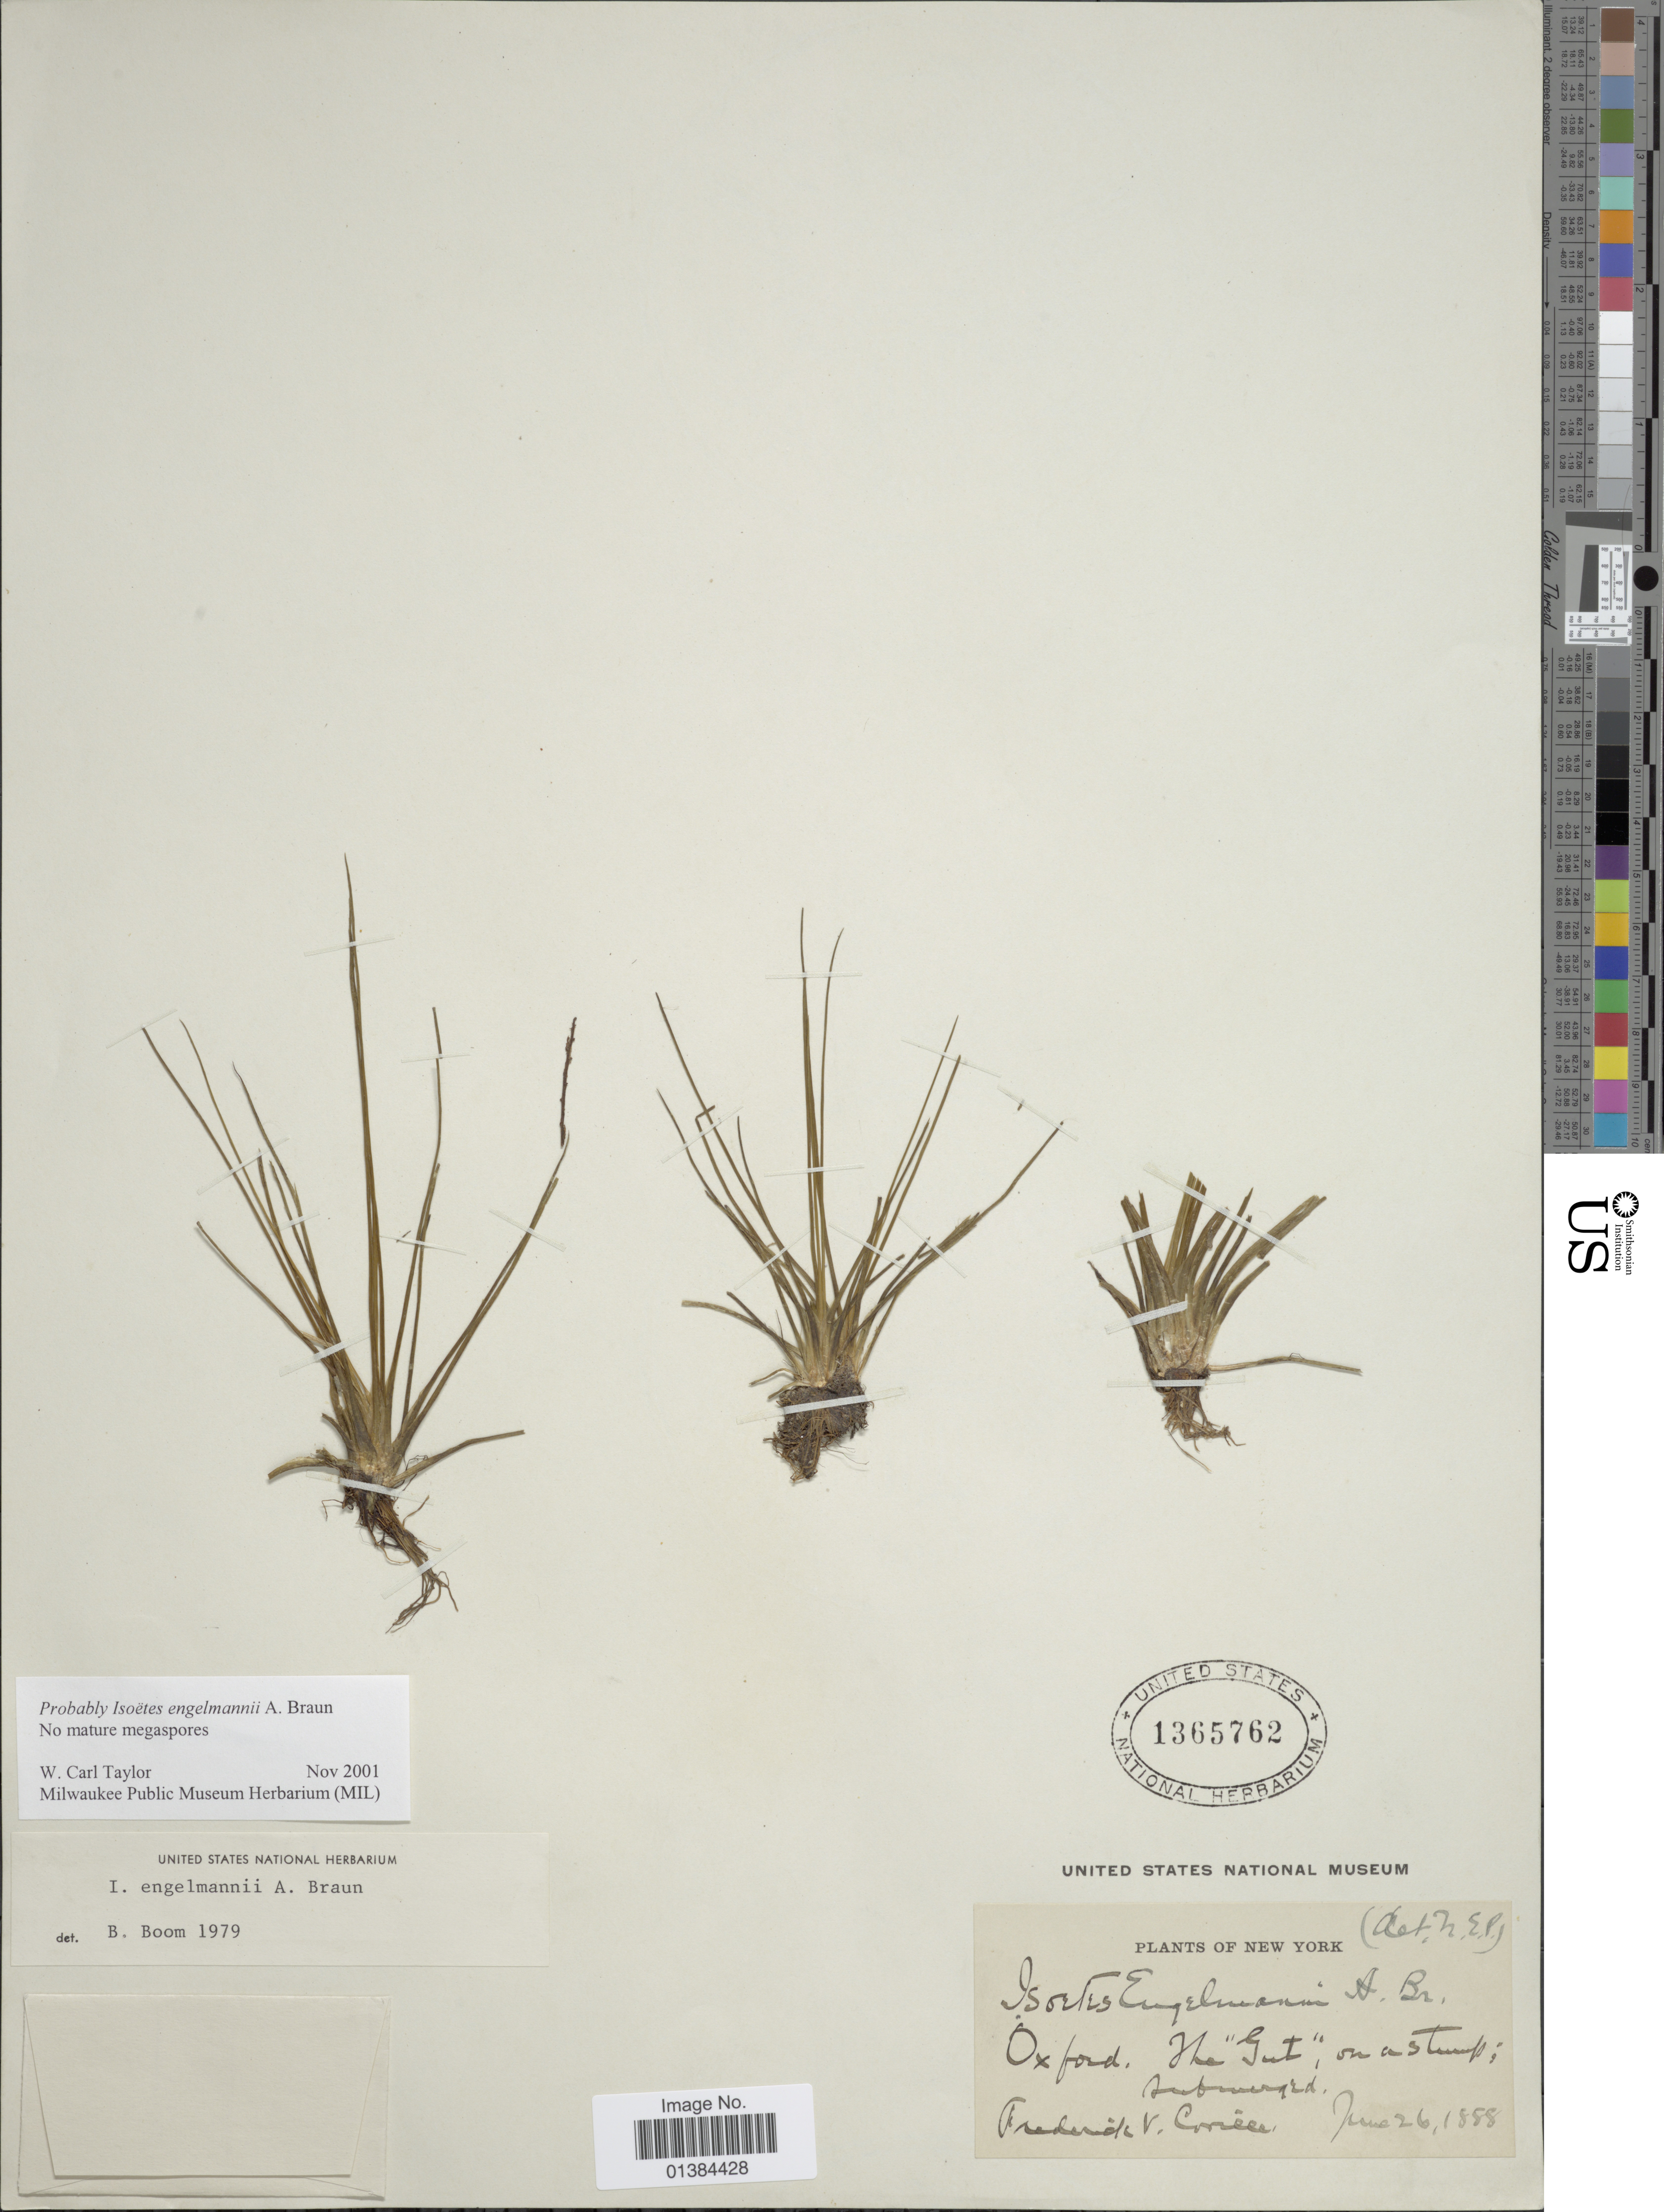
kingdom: Plantae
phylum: Tracheophyta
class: Lycopodiopsida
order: Isoetales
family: Isoetaceae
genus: Isoetes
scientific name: Isoetes engelmannii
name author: A. Braun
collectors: F. V. Coville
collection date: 1888-06-26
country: United States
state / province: New York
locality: Oxford, The "Gut", on a stump, submerged.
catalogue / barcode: US 1365762